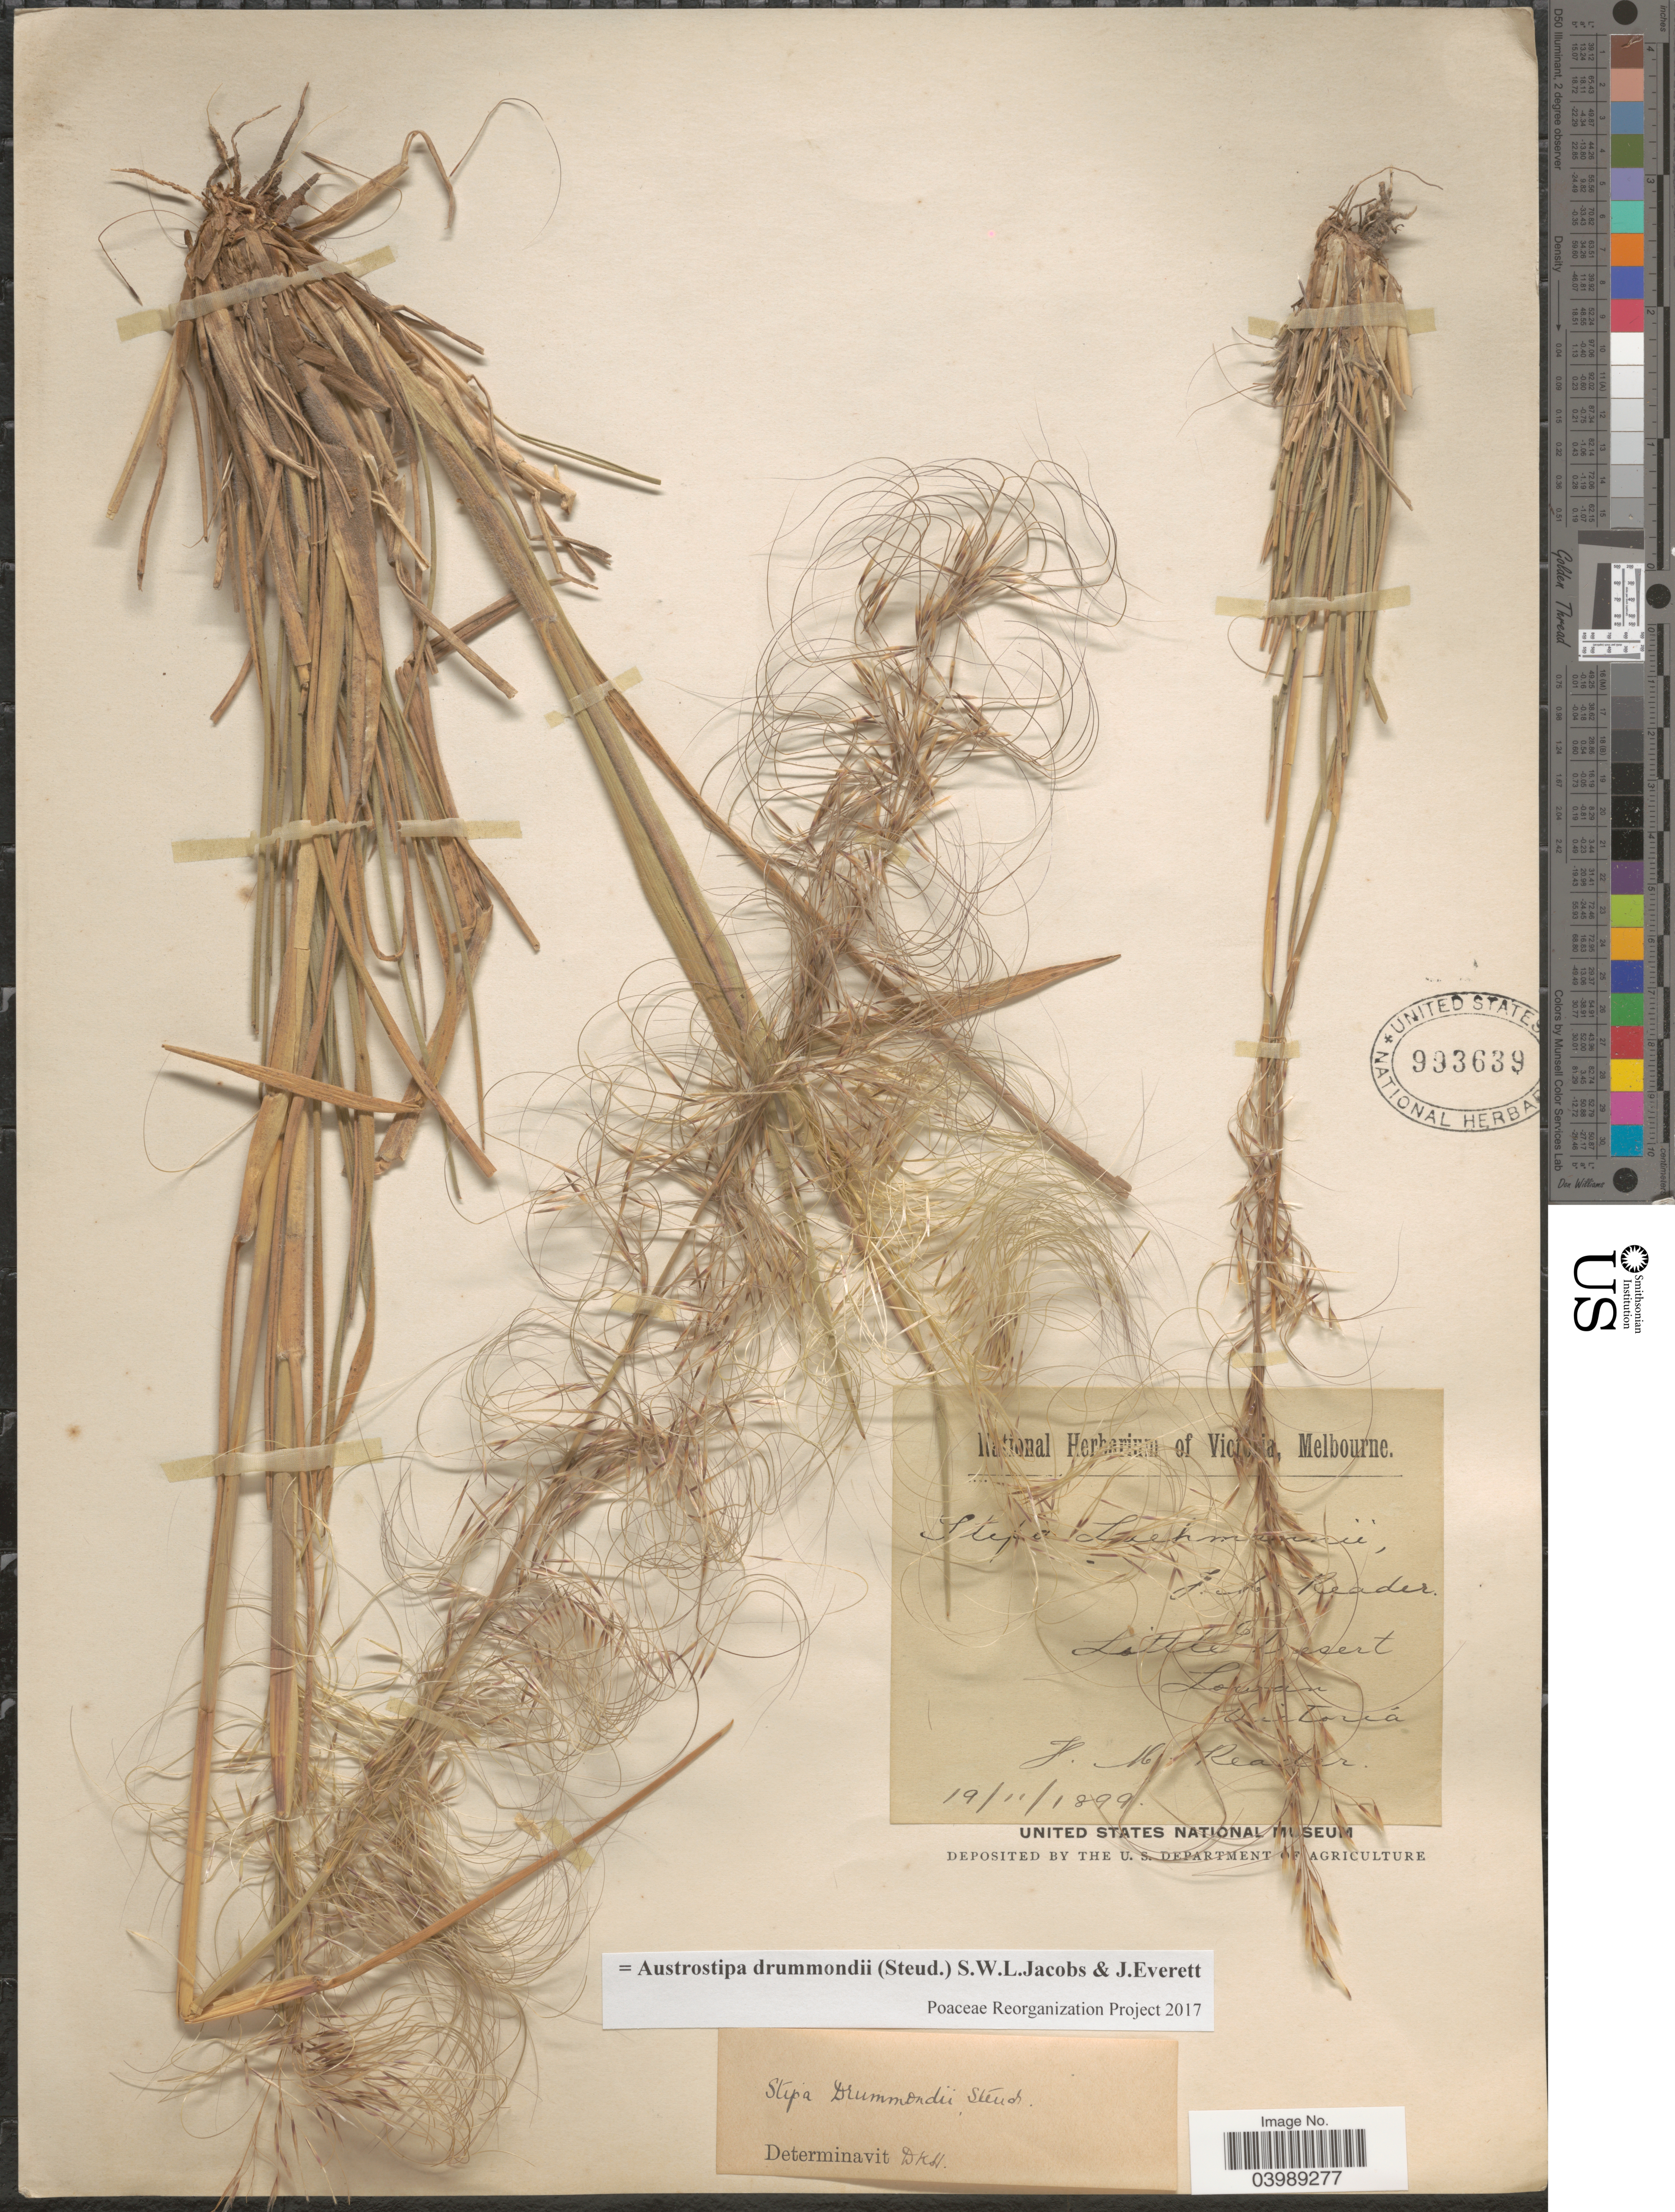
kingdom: Plantae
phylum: Tracheophyta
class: Liliopsida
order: Poales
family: Poaceae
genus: Austrostipa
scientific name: Austrostipa drummondii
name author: (Steud.) S.W.L. Jacobs & J. Everett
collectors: F. Reader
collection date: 1899-11-19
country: Australia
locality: Little Desert. Lowan. Victoria.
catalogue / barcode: US 993639